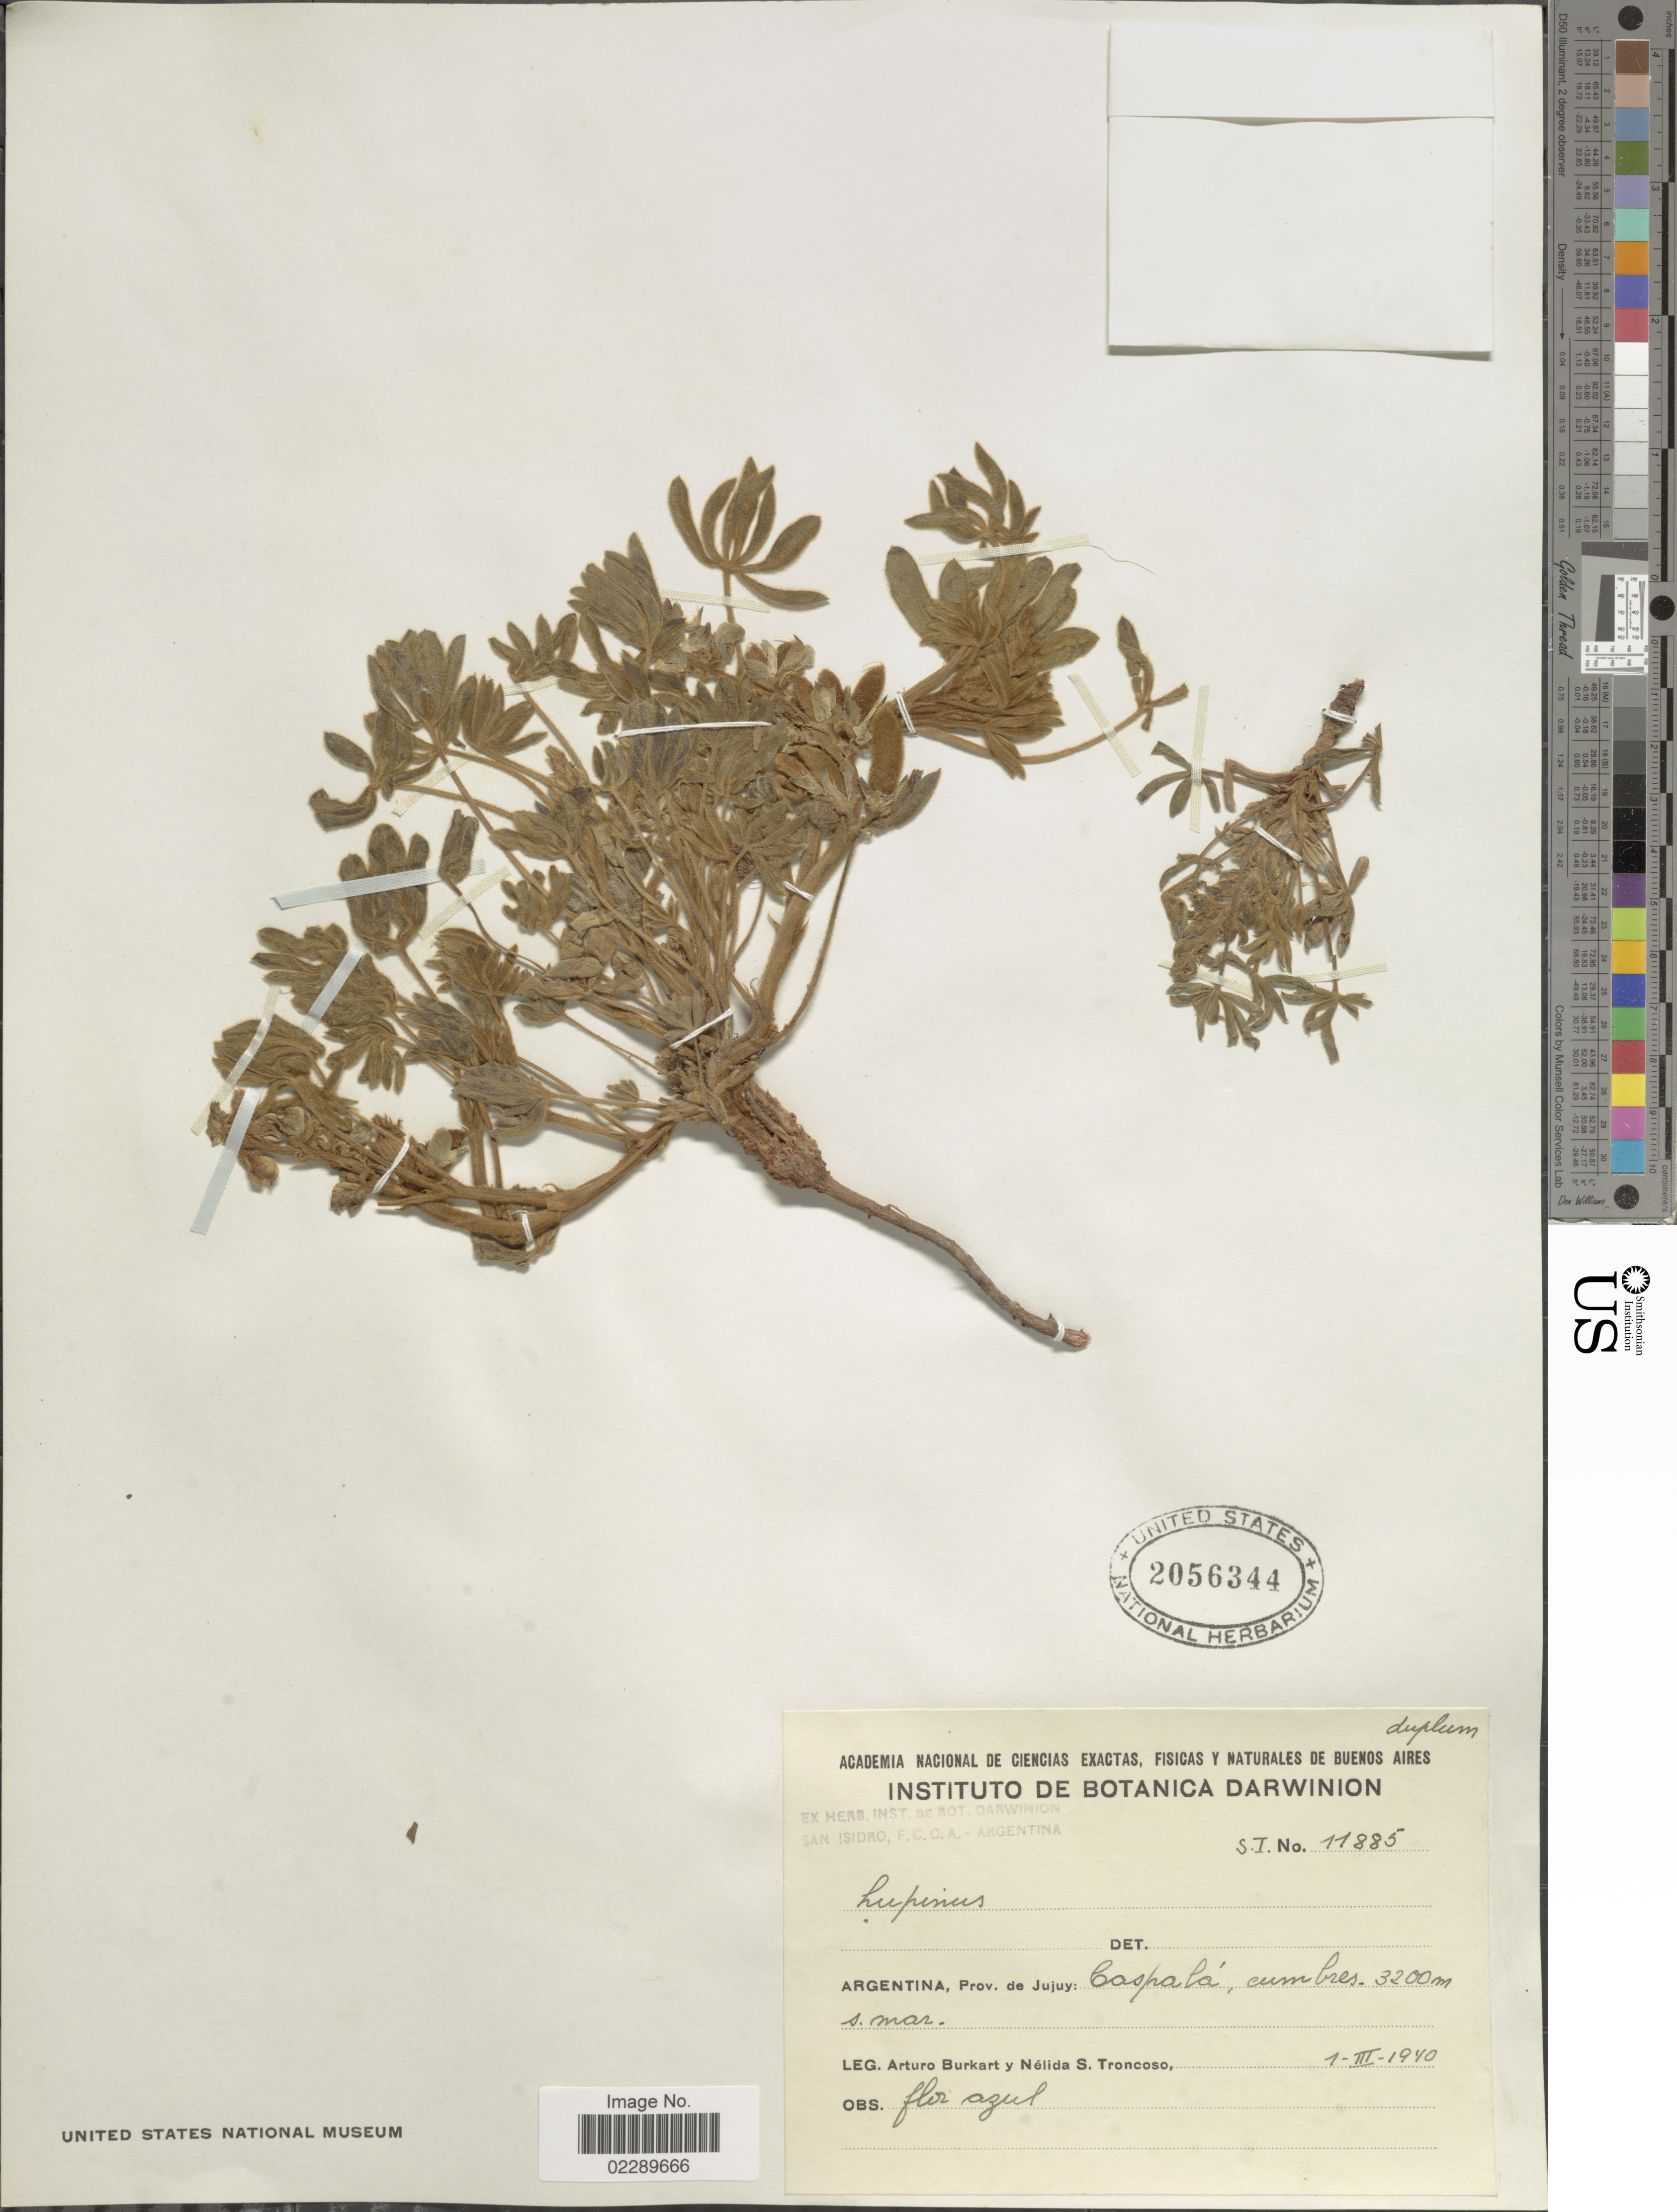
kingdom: Plantae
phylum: Tracheophyta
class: Magnoliopsida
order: Fabales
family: Fabaceae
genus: Lupinus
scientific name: Lupinus sp.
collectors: A. E. Burkart & N. S. Troncoso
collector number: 11885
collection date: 1940-03-01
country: Argentina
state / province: Jujuy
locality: Argentina, Prov. de Jujuy: Caspalá, cumbres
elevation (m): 3200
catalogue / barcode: US 2056344